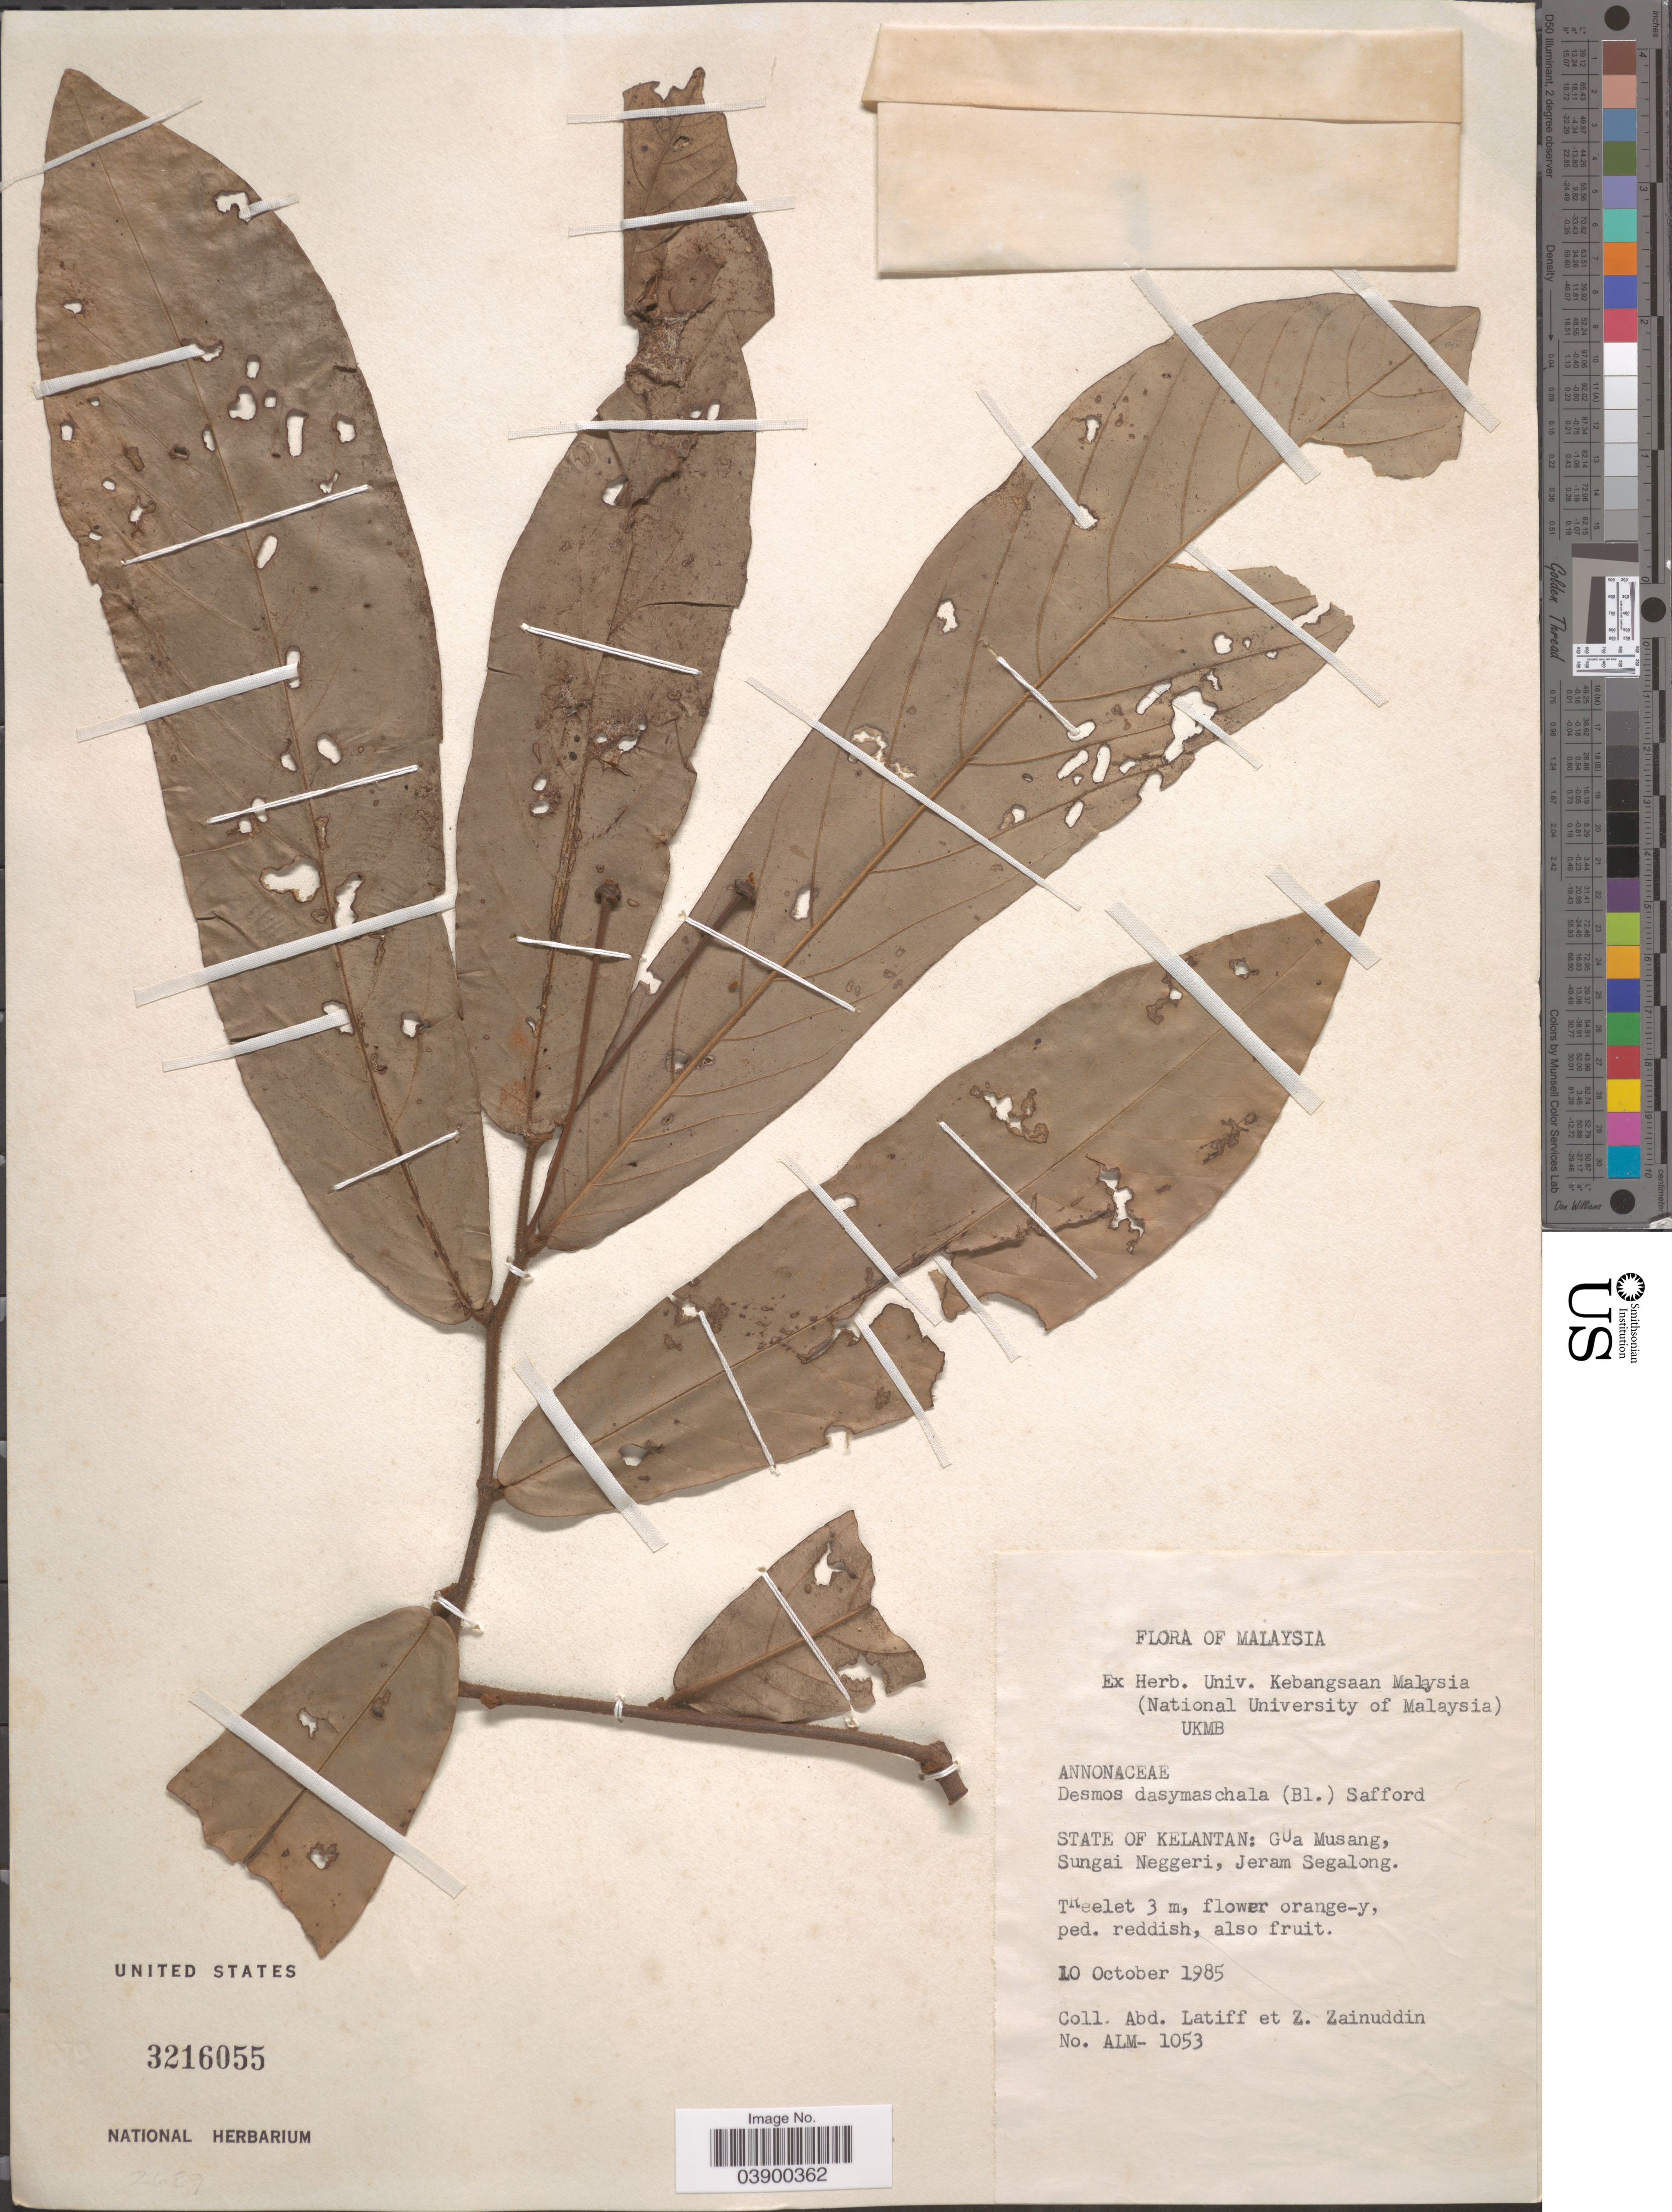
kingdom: Plantae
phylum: Tracheophyta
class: Magnoliopsida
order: Magnoliales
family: Annonaceae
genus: Desmos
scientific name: Desmos dasymaschalus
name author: (Blume) Saff.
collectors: A. Latiff & Z. Zainuddin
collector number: ALM-1053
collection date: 1985-10-10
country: Malaysia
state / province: Kelantan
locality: Gua Musang, Sungai Neggeri, Jeram Segalong.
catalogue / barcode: US 3216055